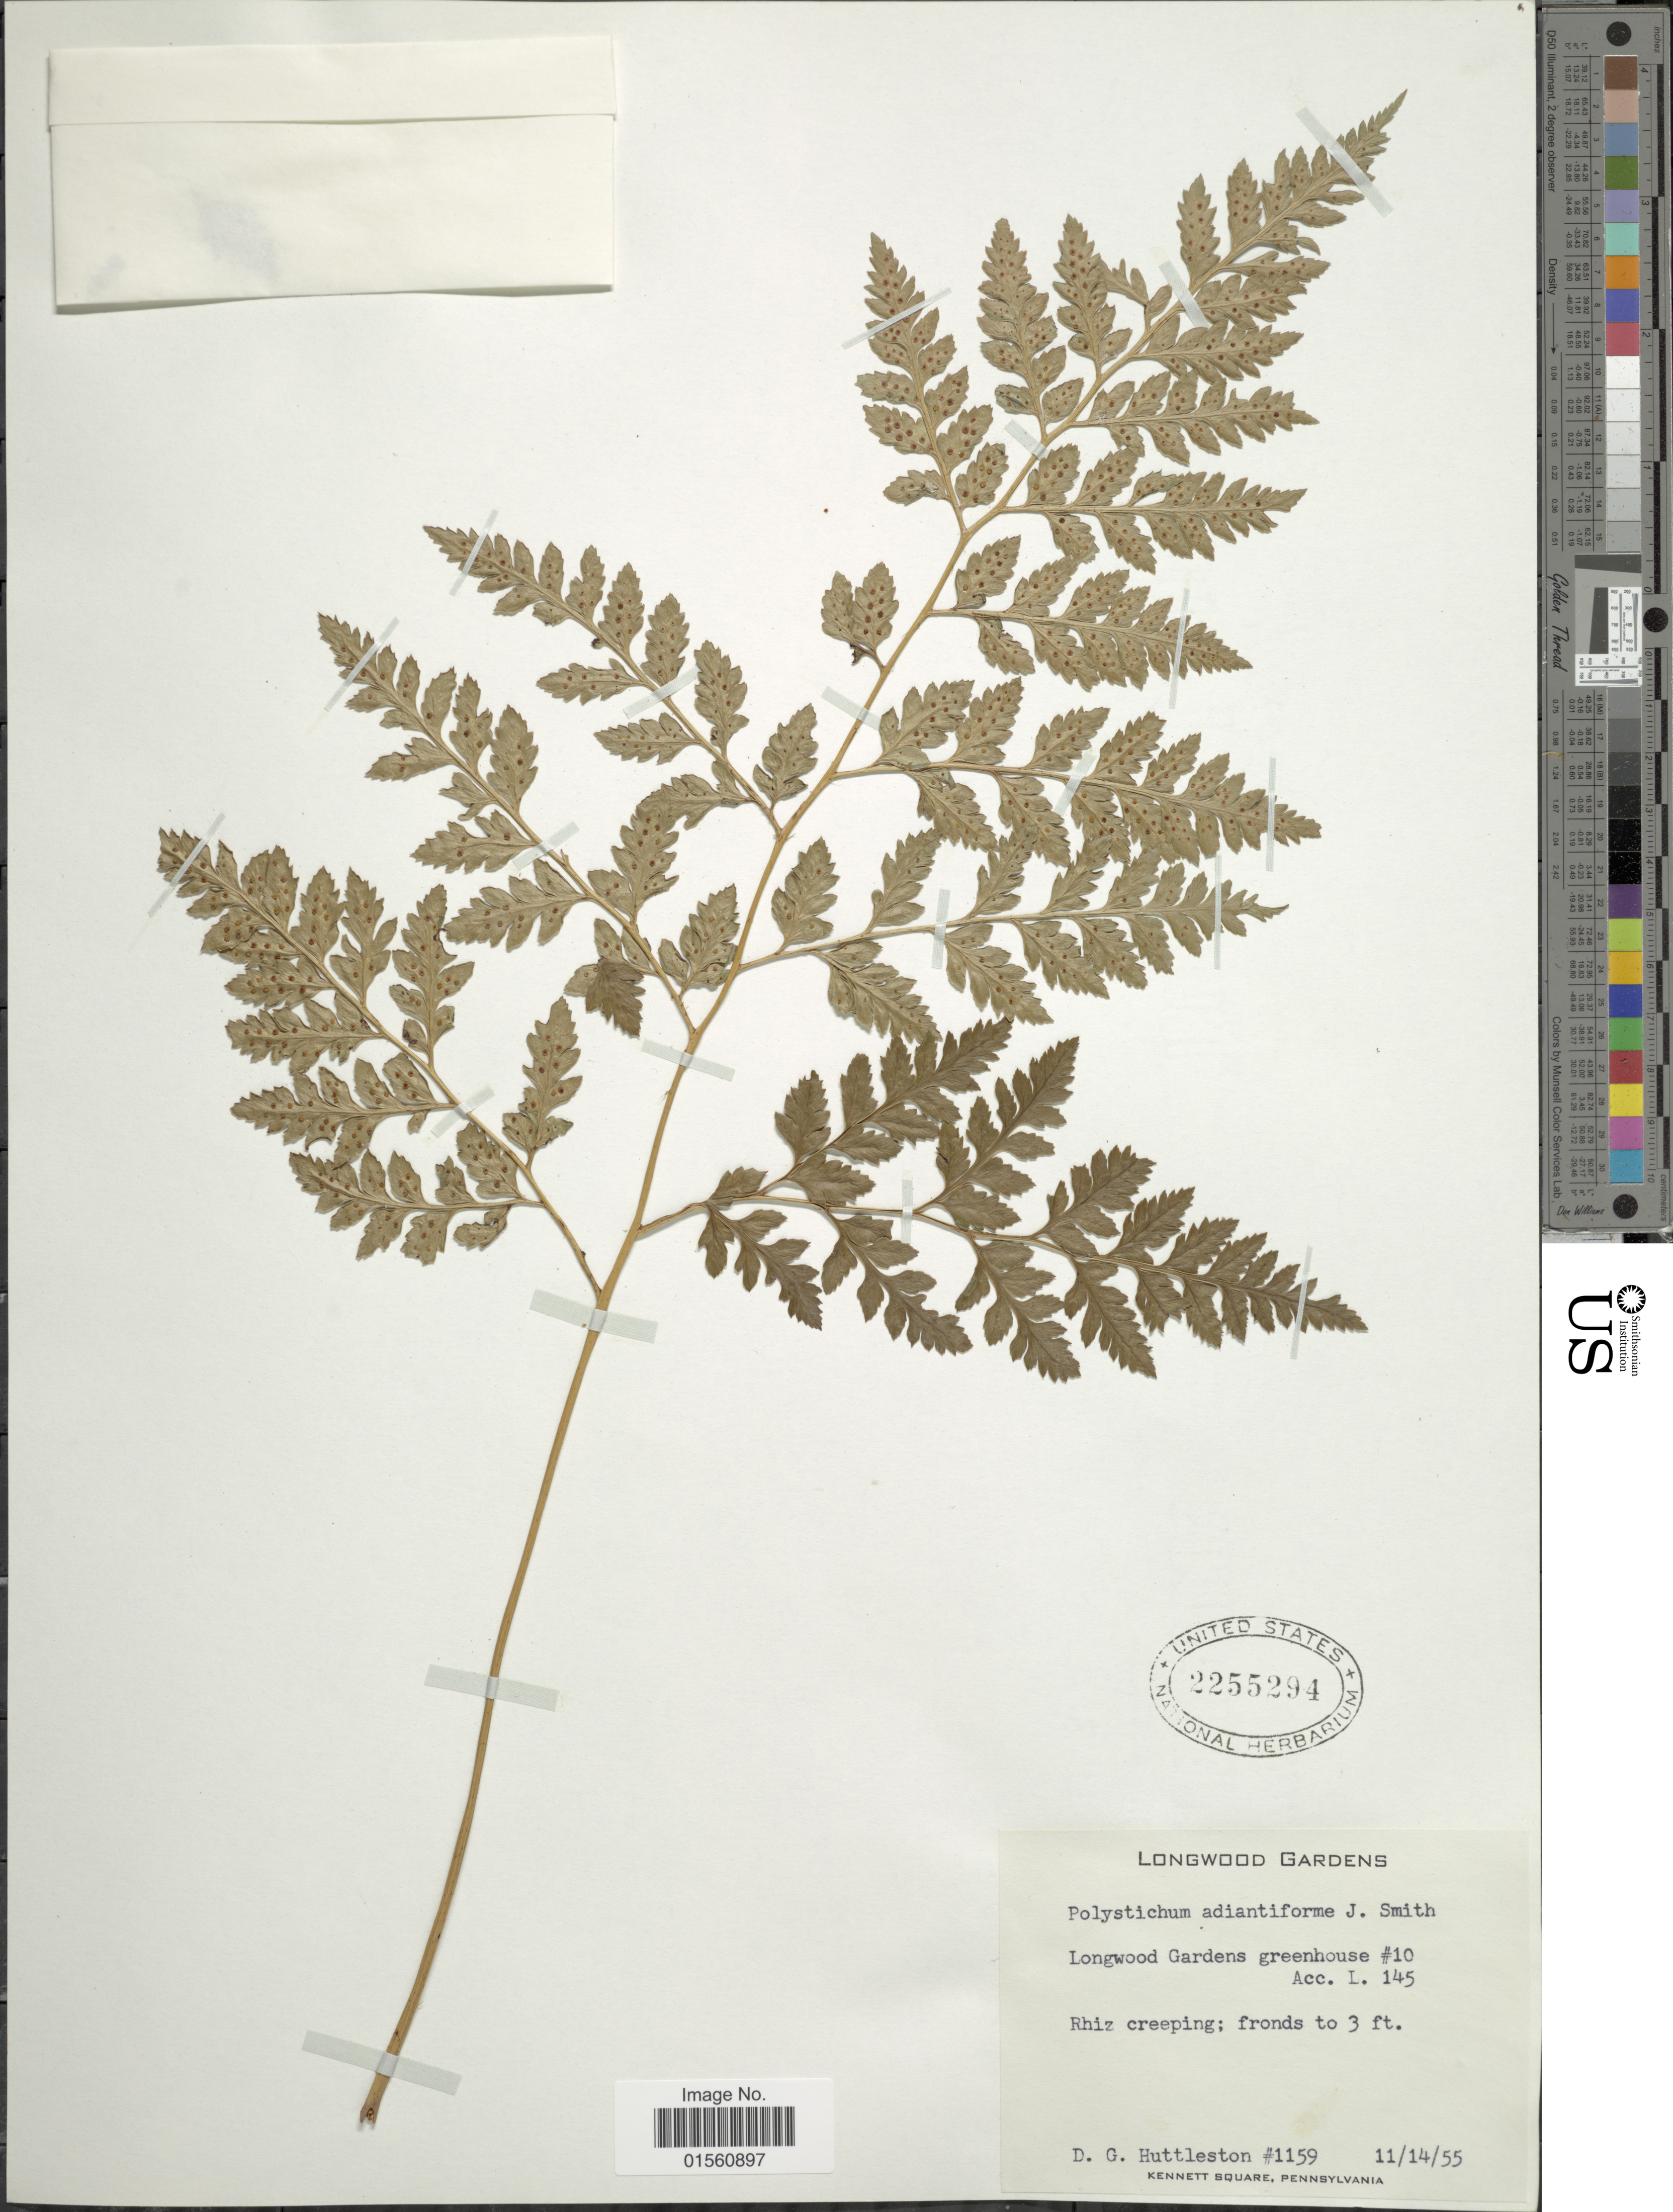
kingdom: Plantae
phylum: Tracheophyta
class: Polypodiopsida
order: Polypodiales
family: Dryopteridaceae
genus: Rumohra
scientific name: Rumohra adiantiformis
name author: (G. Forst.) Ching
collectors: D. G. Huttleston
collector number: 1159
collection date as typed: Transcribed d/m/y: 14/11/55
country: United States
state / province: Pennsylvania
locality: Longwood Gardens greenhouse #10 Acc. L. 145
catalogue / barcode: US 2255294